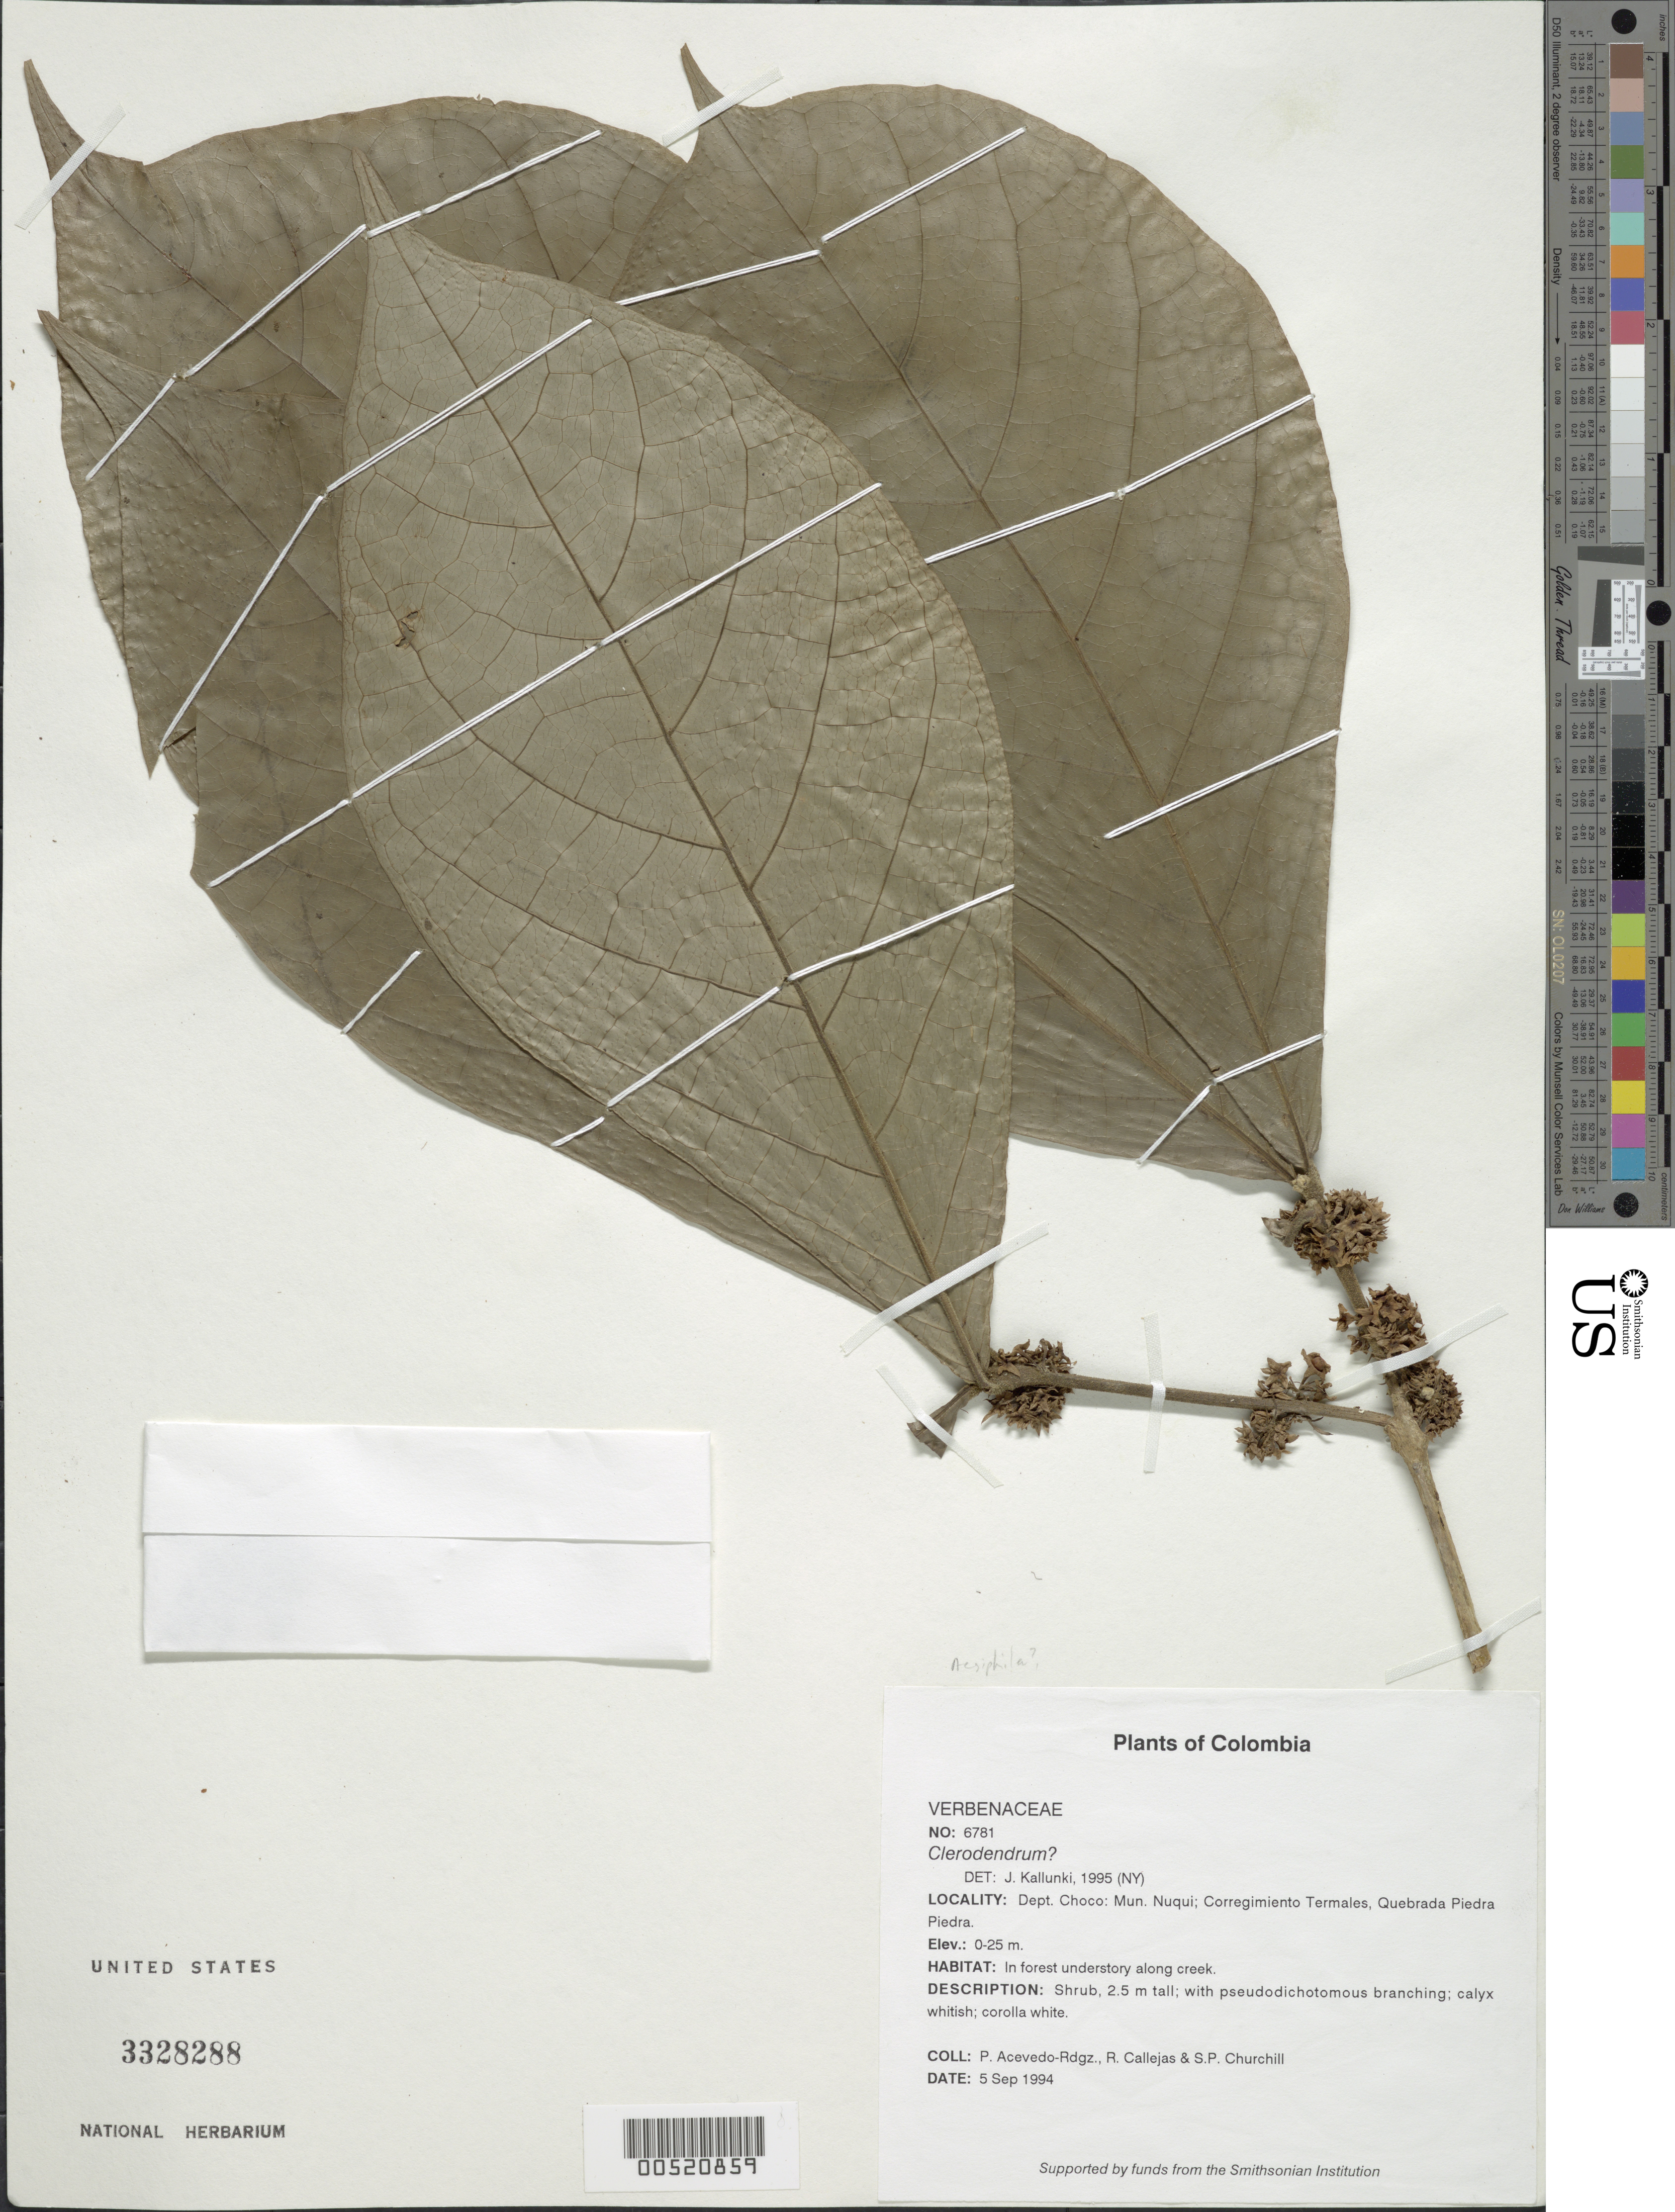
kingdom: Plantae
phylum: Tracheophyta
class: Magnoliopsida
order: Lamiales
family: Lamiaceae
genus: Clerodendrum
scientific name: Clerodendrum sp.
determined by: Kallunki, Jacquelyn A.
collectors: P. Acevedo-Rodr., R. Callejas & S. Churchill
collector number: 6781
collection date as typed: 05 Sep 1994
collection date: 1994-09-05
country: Colombia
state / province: Chocó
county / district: Nuqui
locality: Depart. Choco; Mun. Nuqui; Corregimiento Termales. Quebrada Piedra Piedra.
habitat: In forest understory along creek.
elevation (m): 0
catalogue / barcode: US 3328288